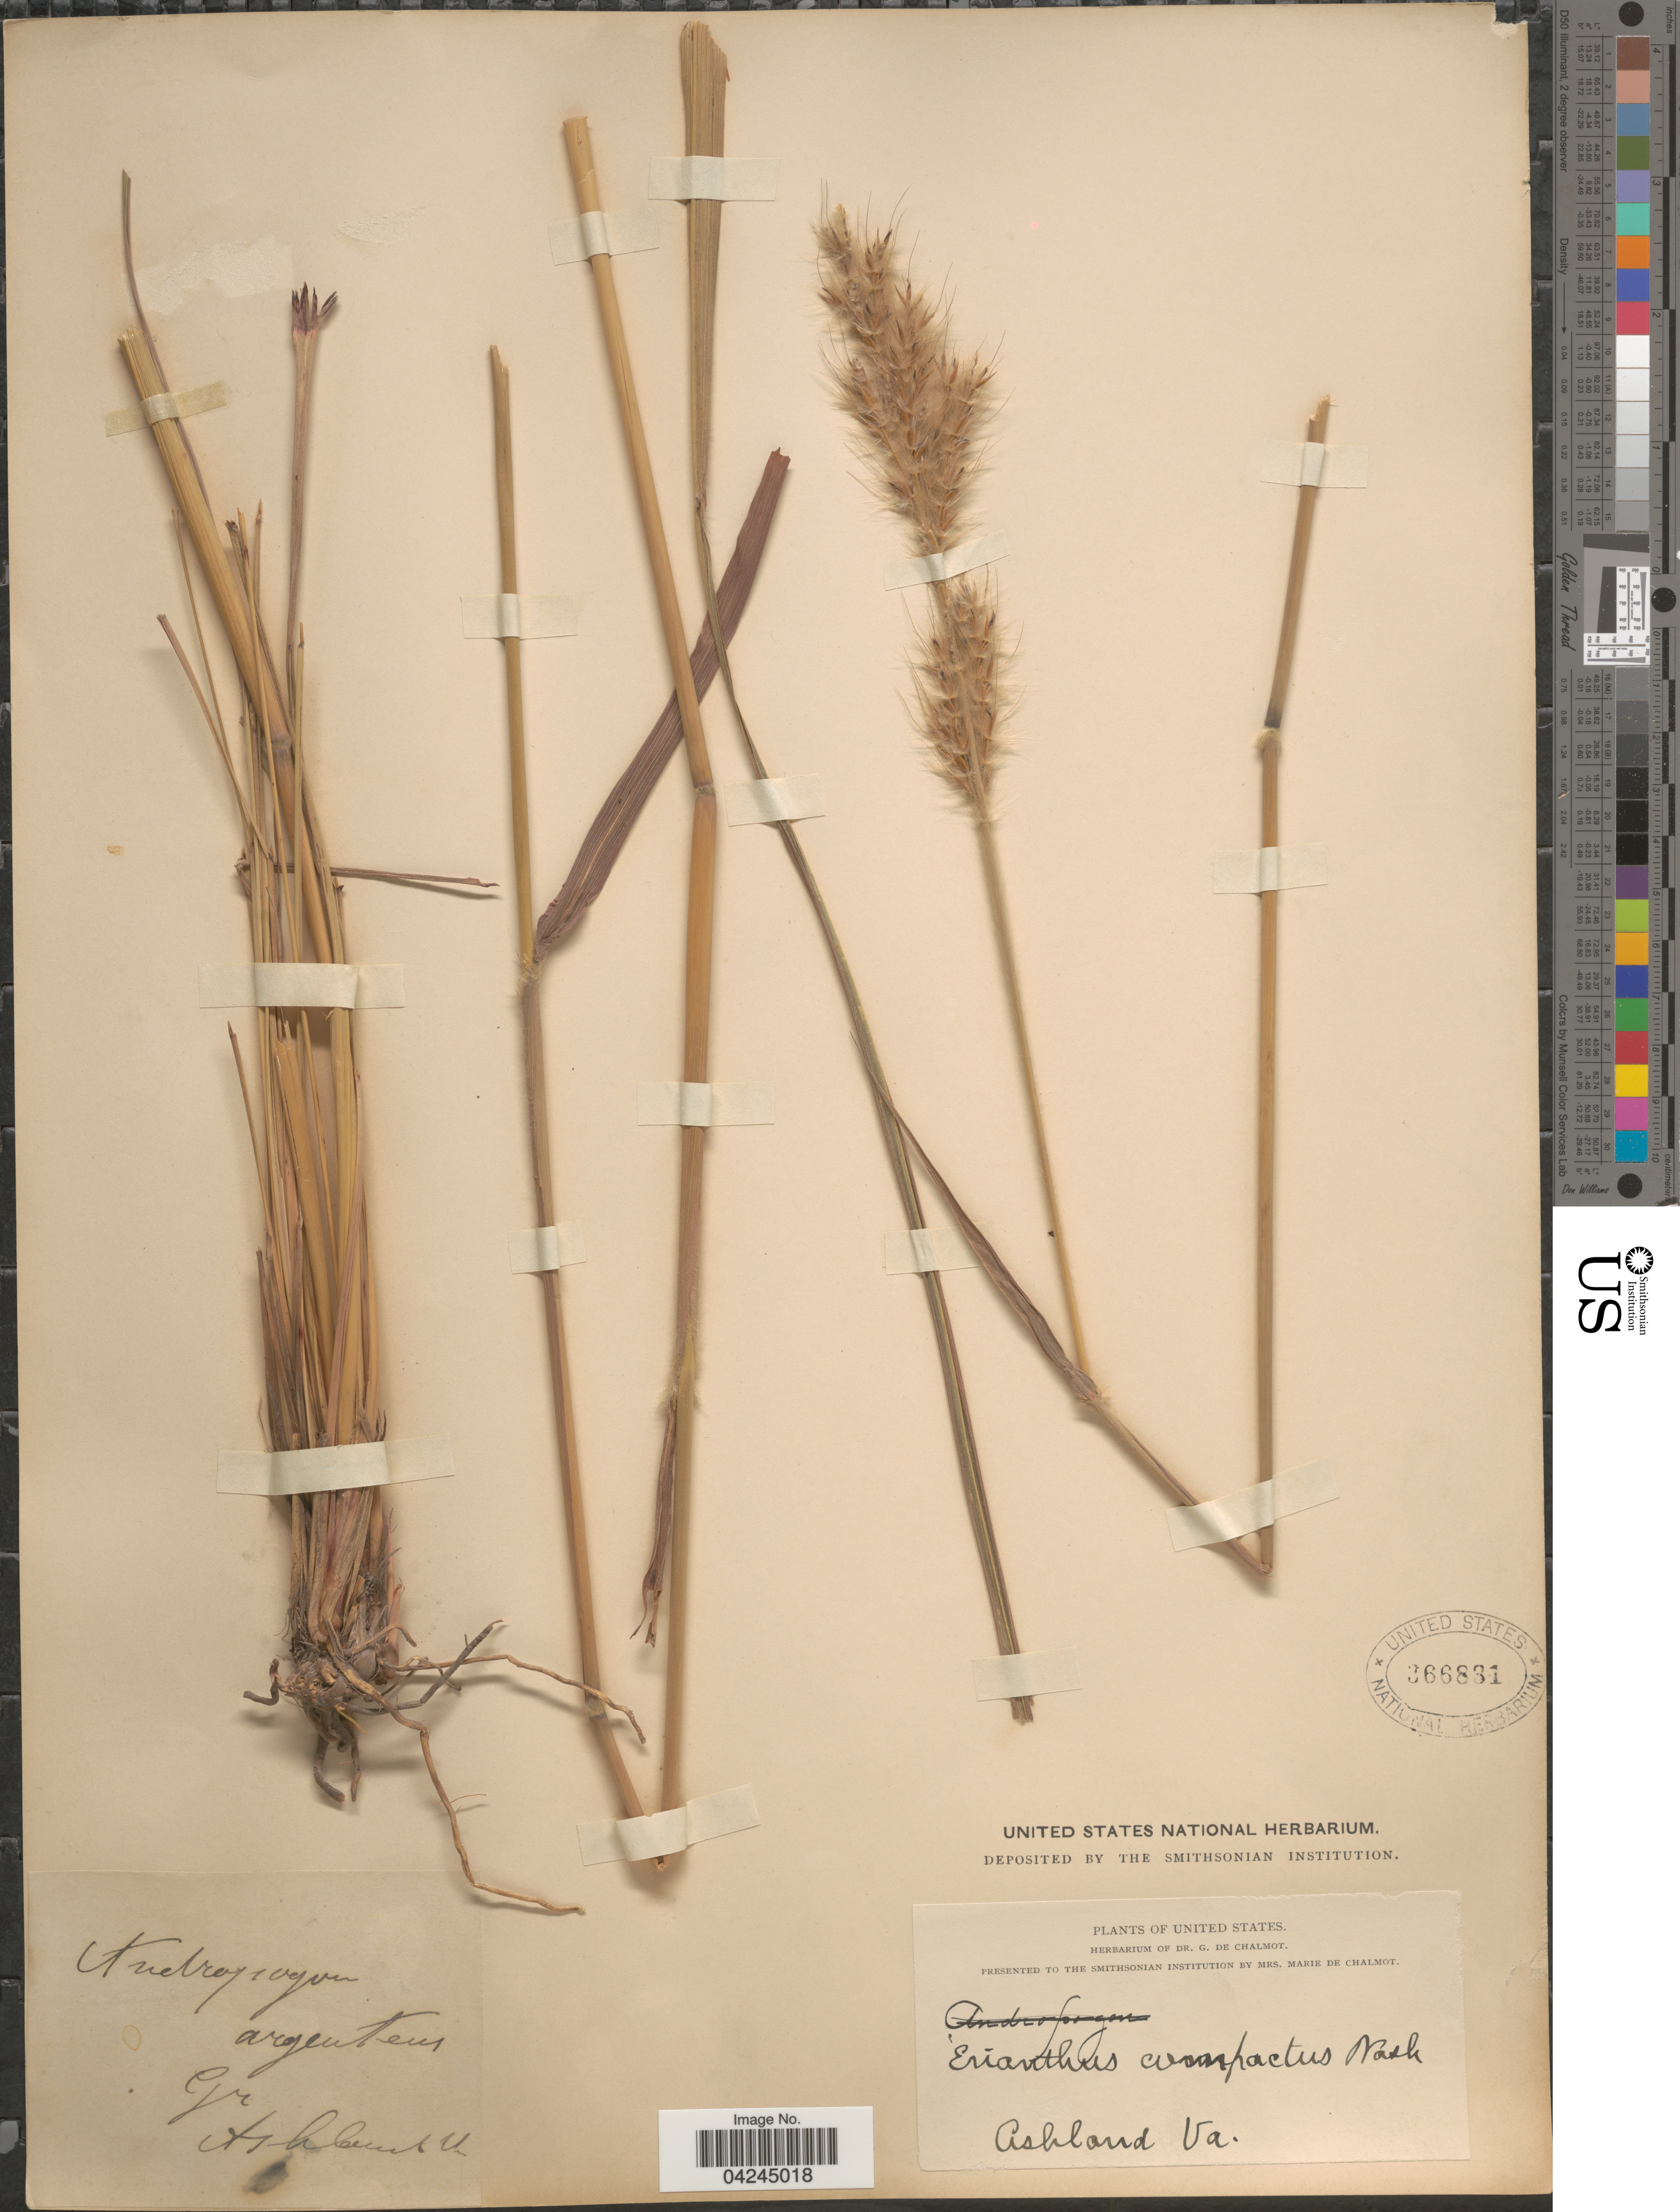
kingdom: Plantae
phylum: Tracheophyta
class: Liliopsida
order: Poales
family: Poaceae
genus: Erianthus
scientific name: Erianthus giganteus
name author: (Walter) P. Beauv.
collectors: G. de Chalmot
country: United States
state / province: Virginia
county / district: Hanover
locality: Ashland.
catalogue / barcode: US 366831